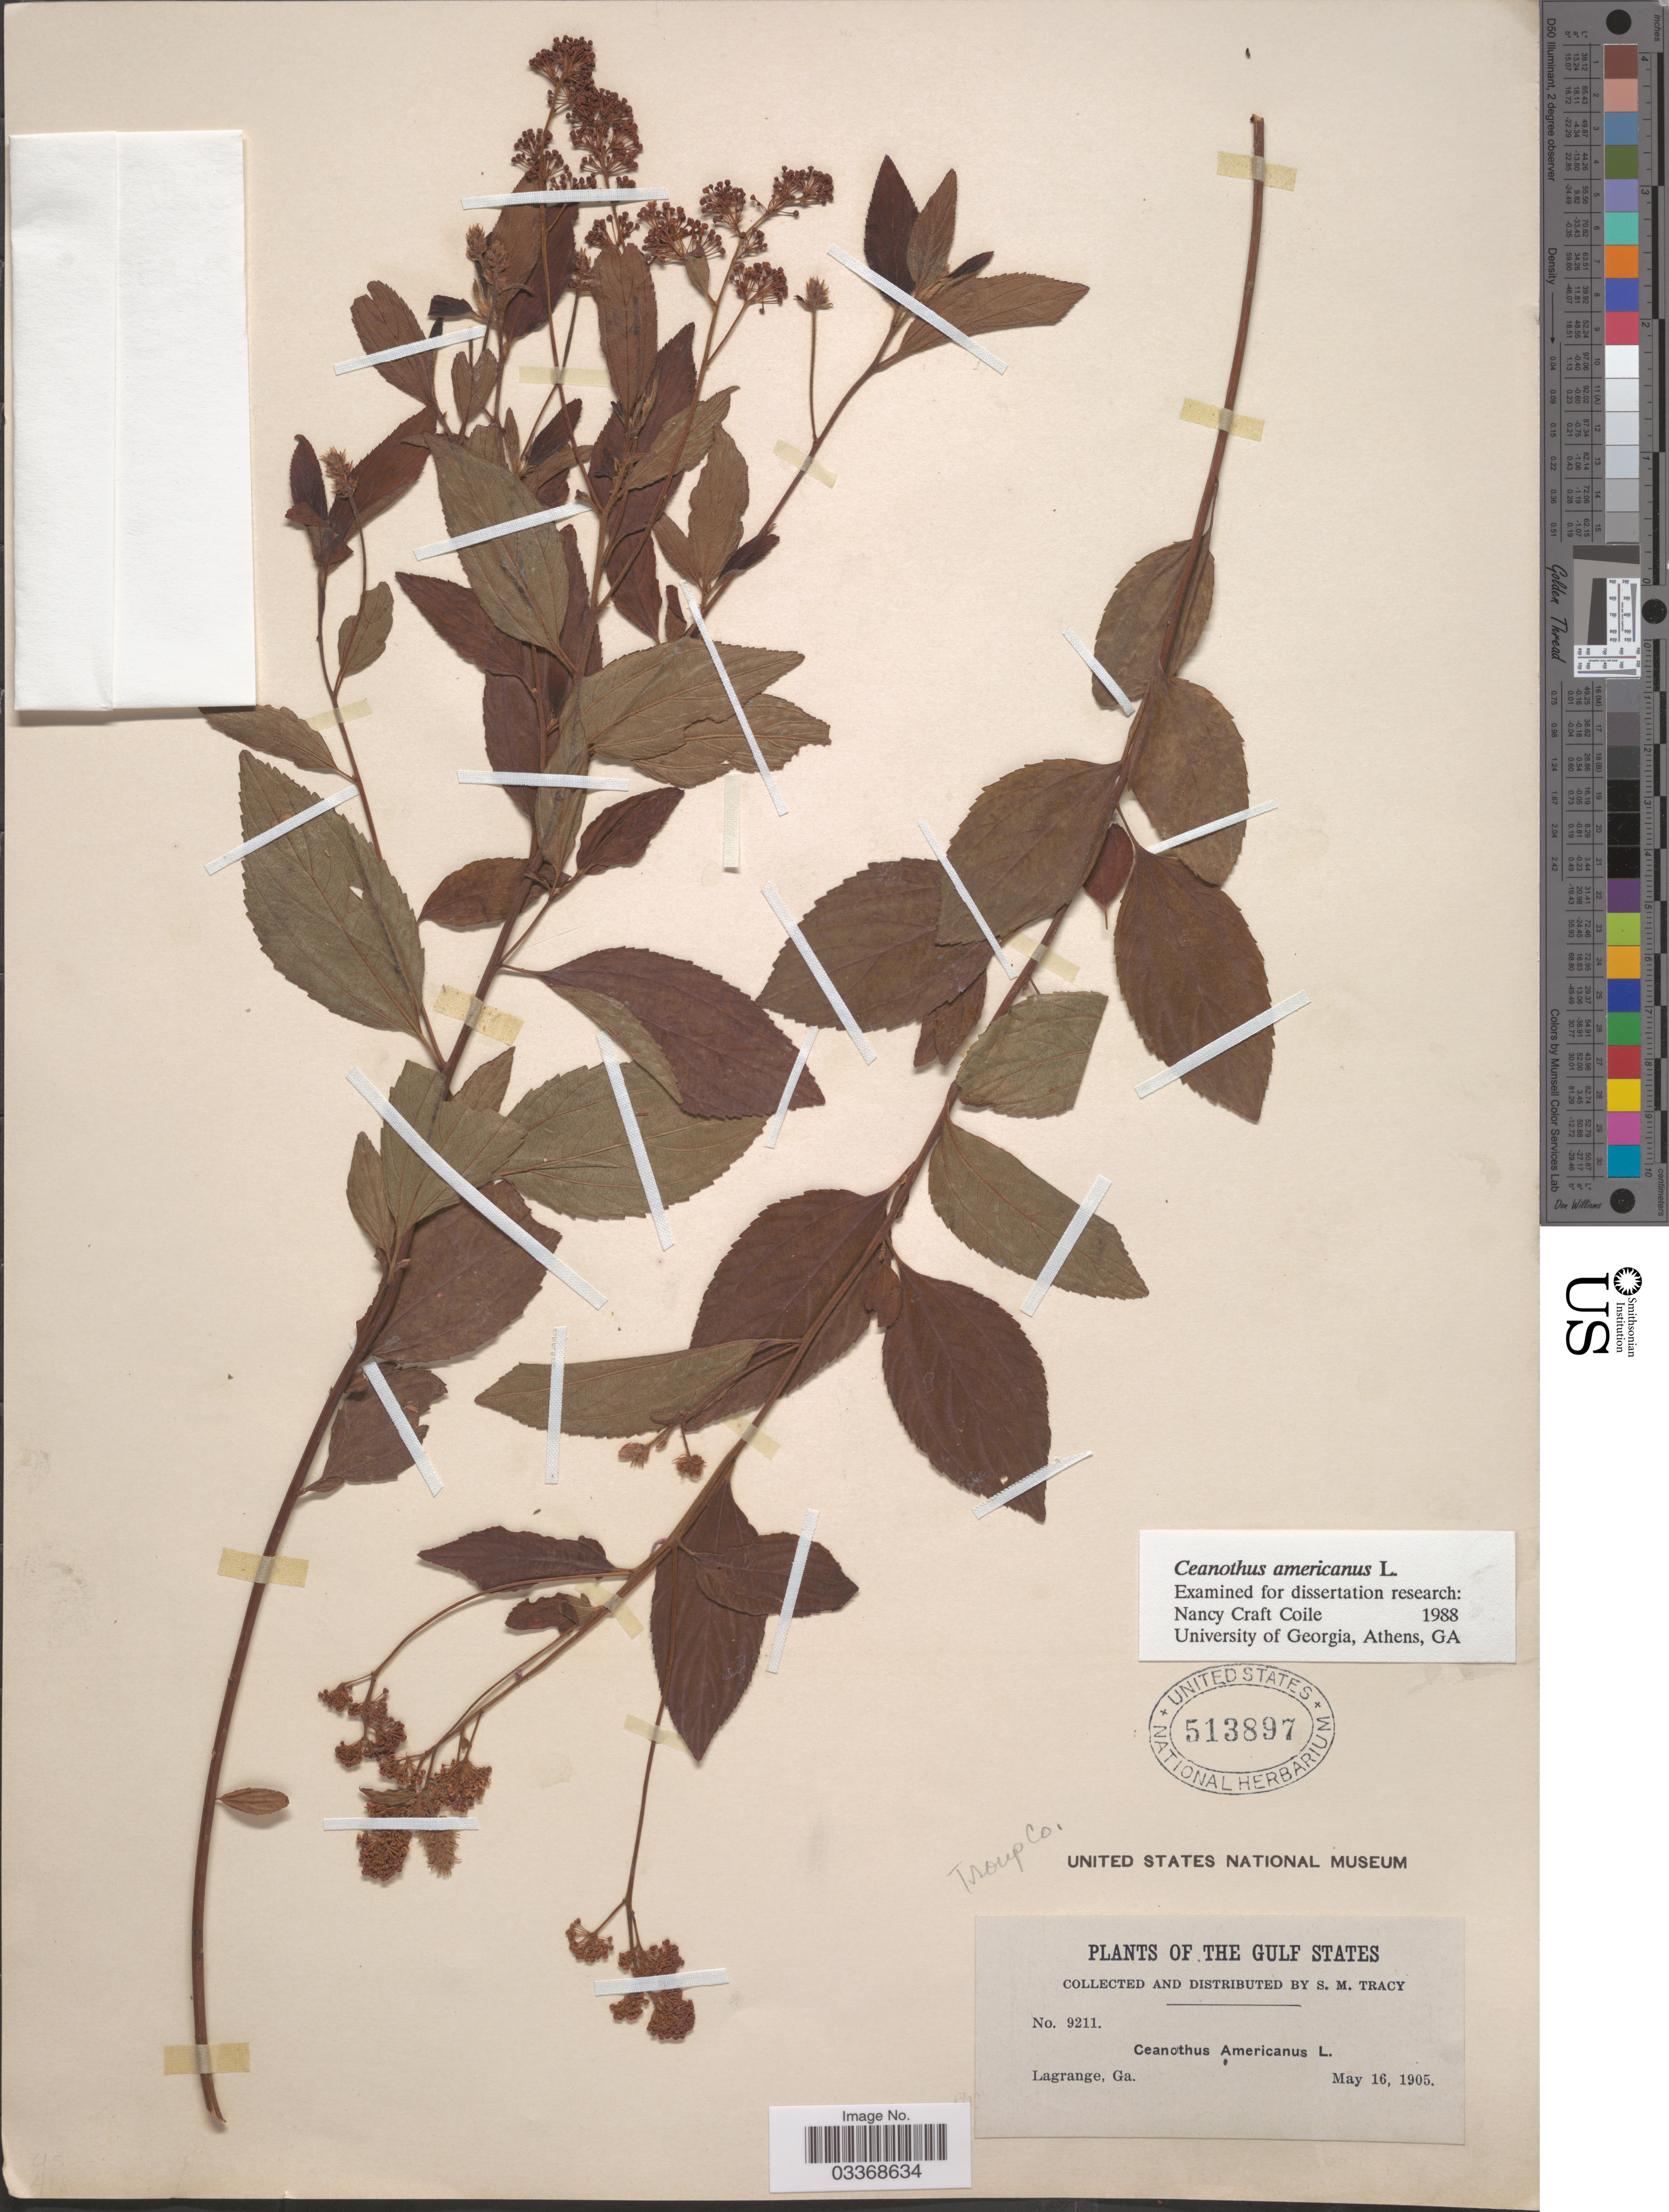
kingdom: Plantae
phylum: Tracheophyta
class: Magnoliopsida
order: Rosales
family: Rhamnaceae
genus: Ceanothus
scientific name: Ceanothus americanus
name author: L.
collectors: S. M. Tracy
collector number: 9211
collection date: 1905-05-16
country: United States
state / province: Georgia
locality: The Gulf States. Lagrange. Troup Co.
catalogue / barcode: US 513897